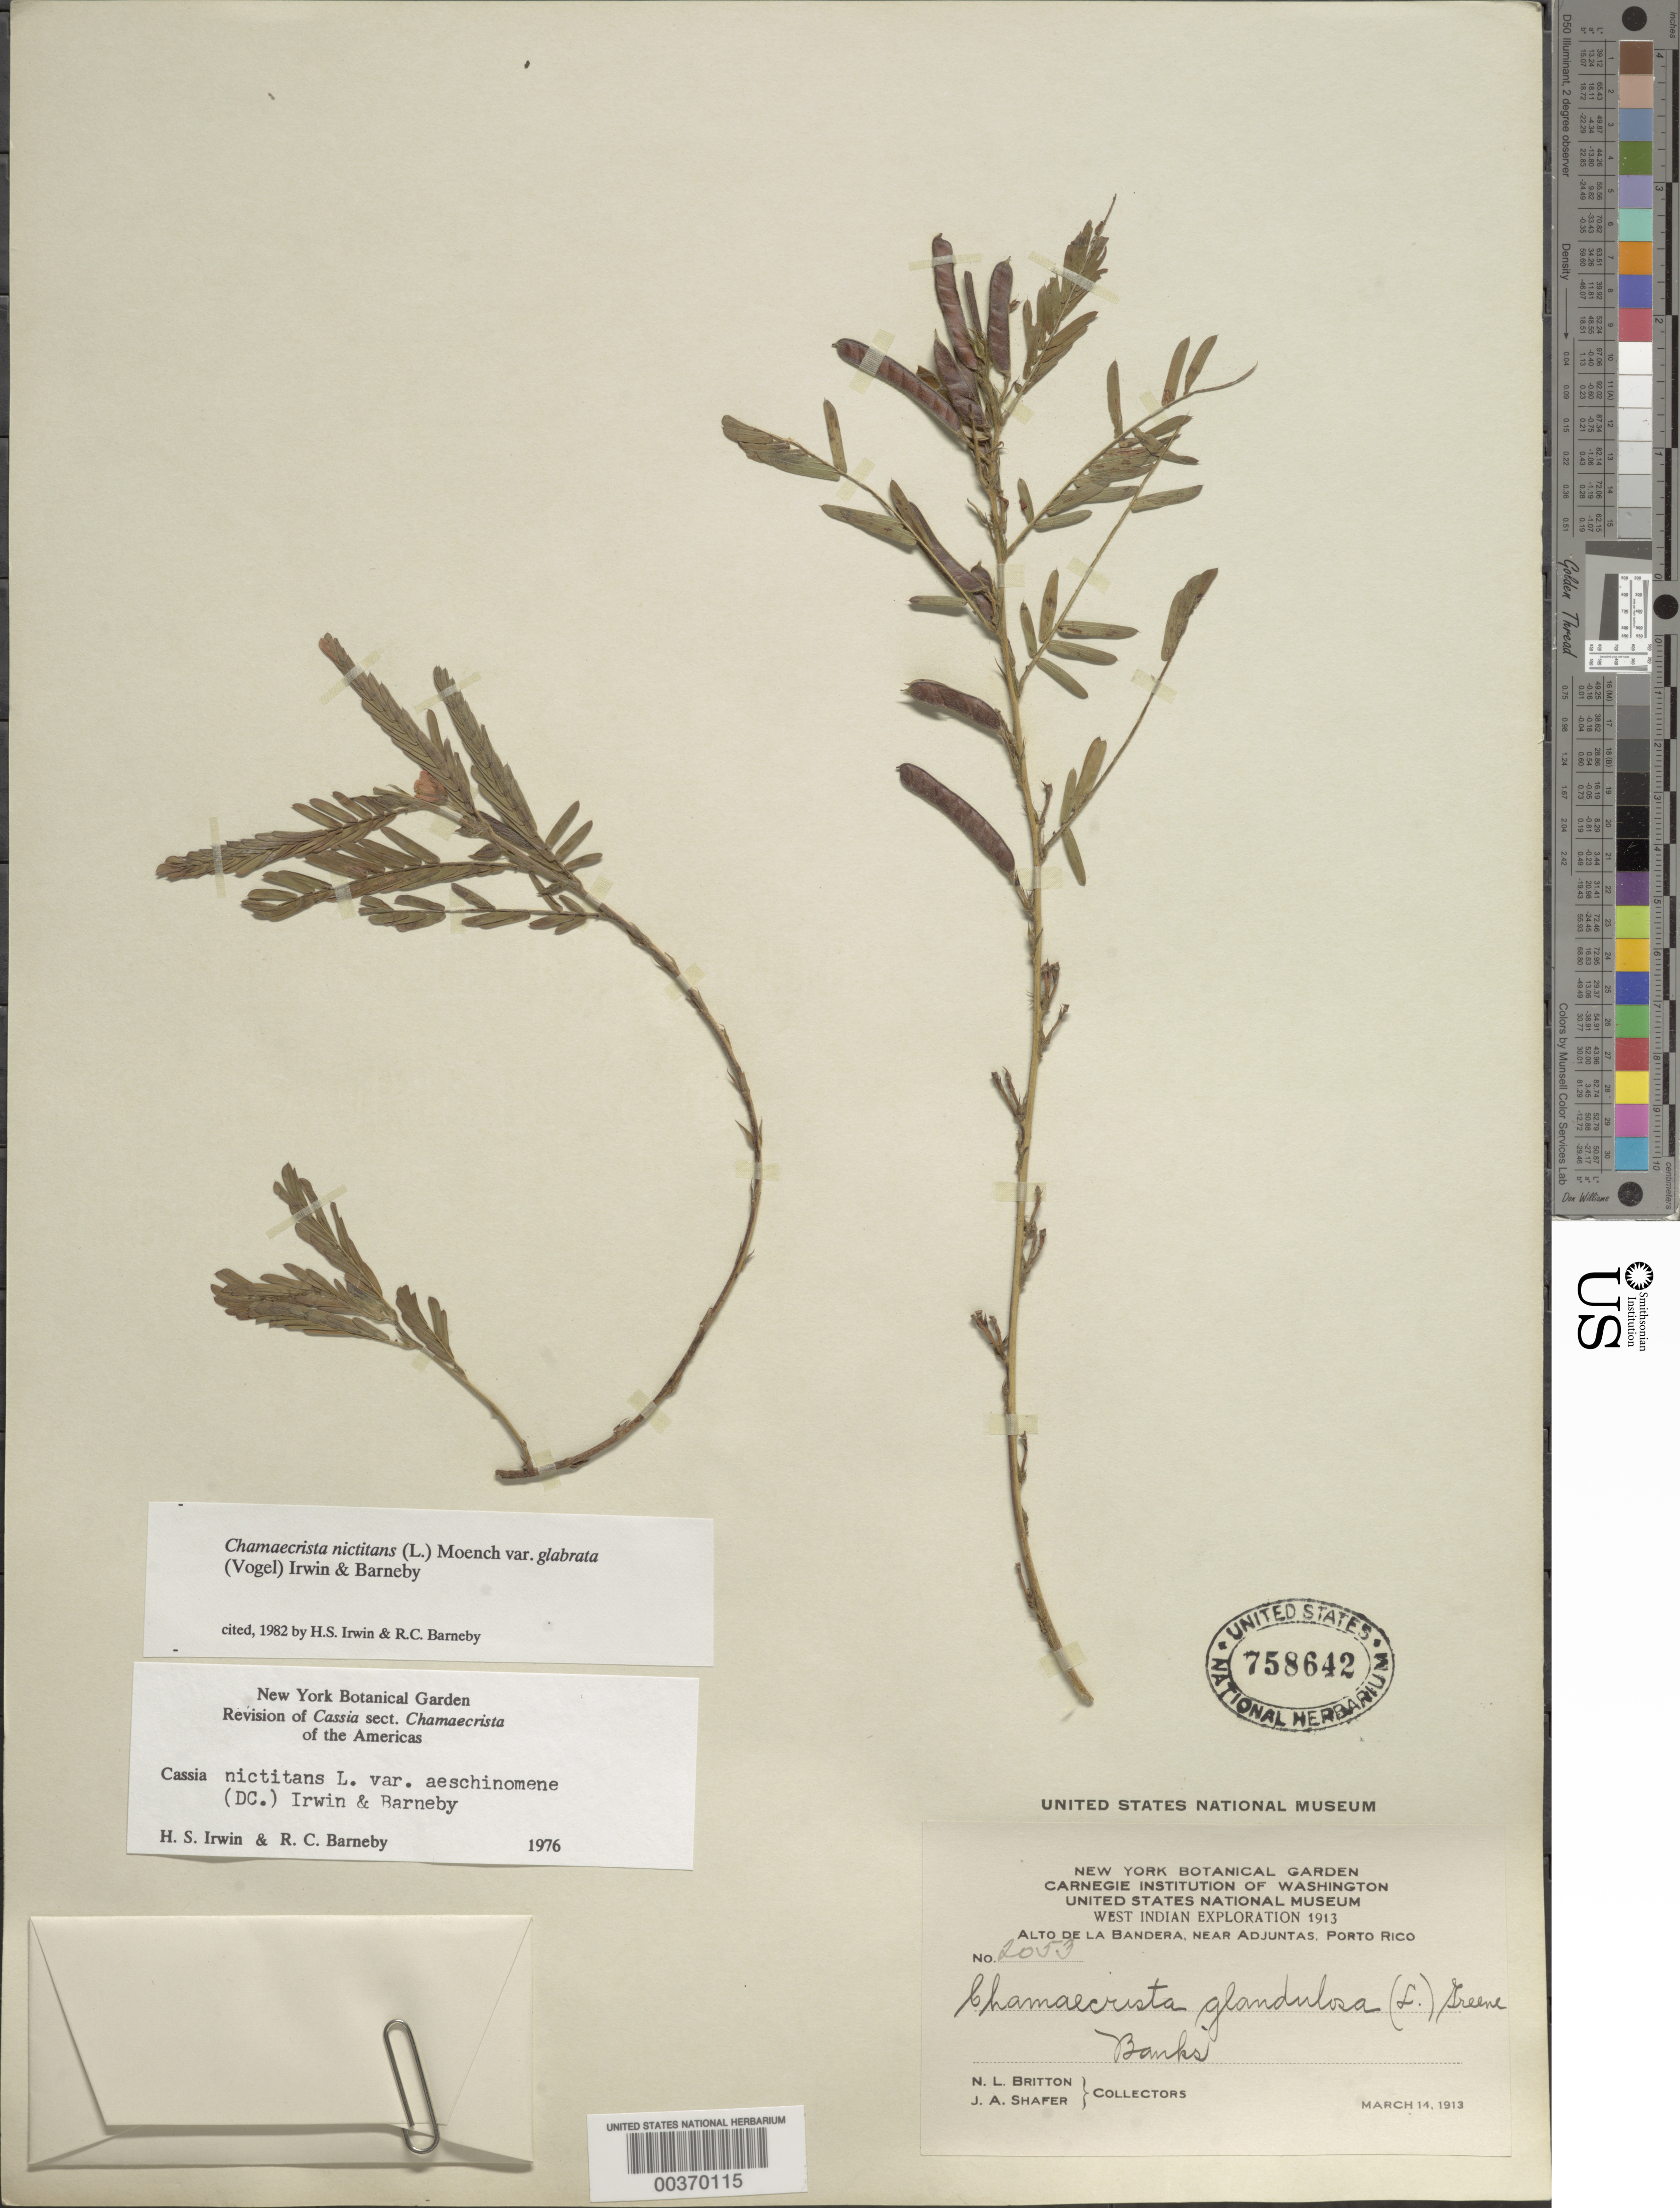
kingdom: Plantae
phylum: Tracheophyta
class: Magnoliopsida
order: Fabales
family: Fabaceae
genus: Chamaecrista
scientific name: Chamaecrista nictitans var. glabrata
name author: (Vogel) H.S. Irwin & Barneby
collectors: N. Britton & J. A. Shafer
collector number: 2053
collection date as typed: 14 Mar 1913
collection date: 1913-03-14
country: Puerto Rico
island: Greater Antilles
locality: Alto de la bandera, near adjuntas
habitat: Banks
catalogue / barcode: US 758642